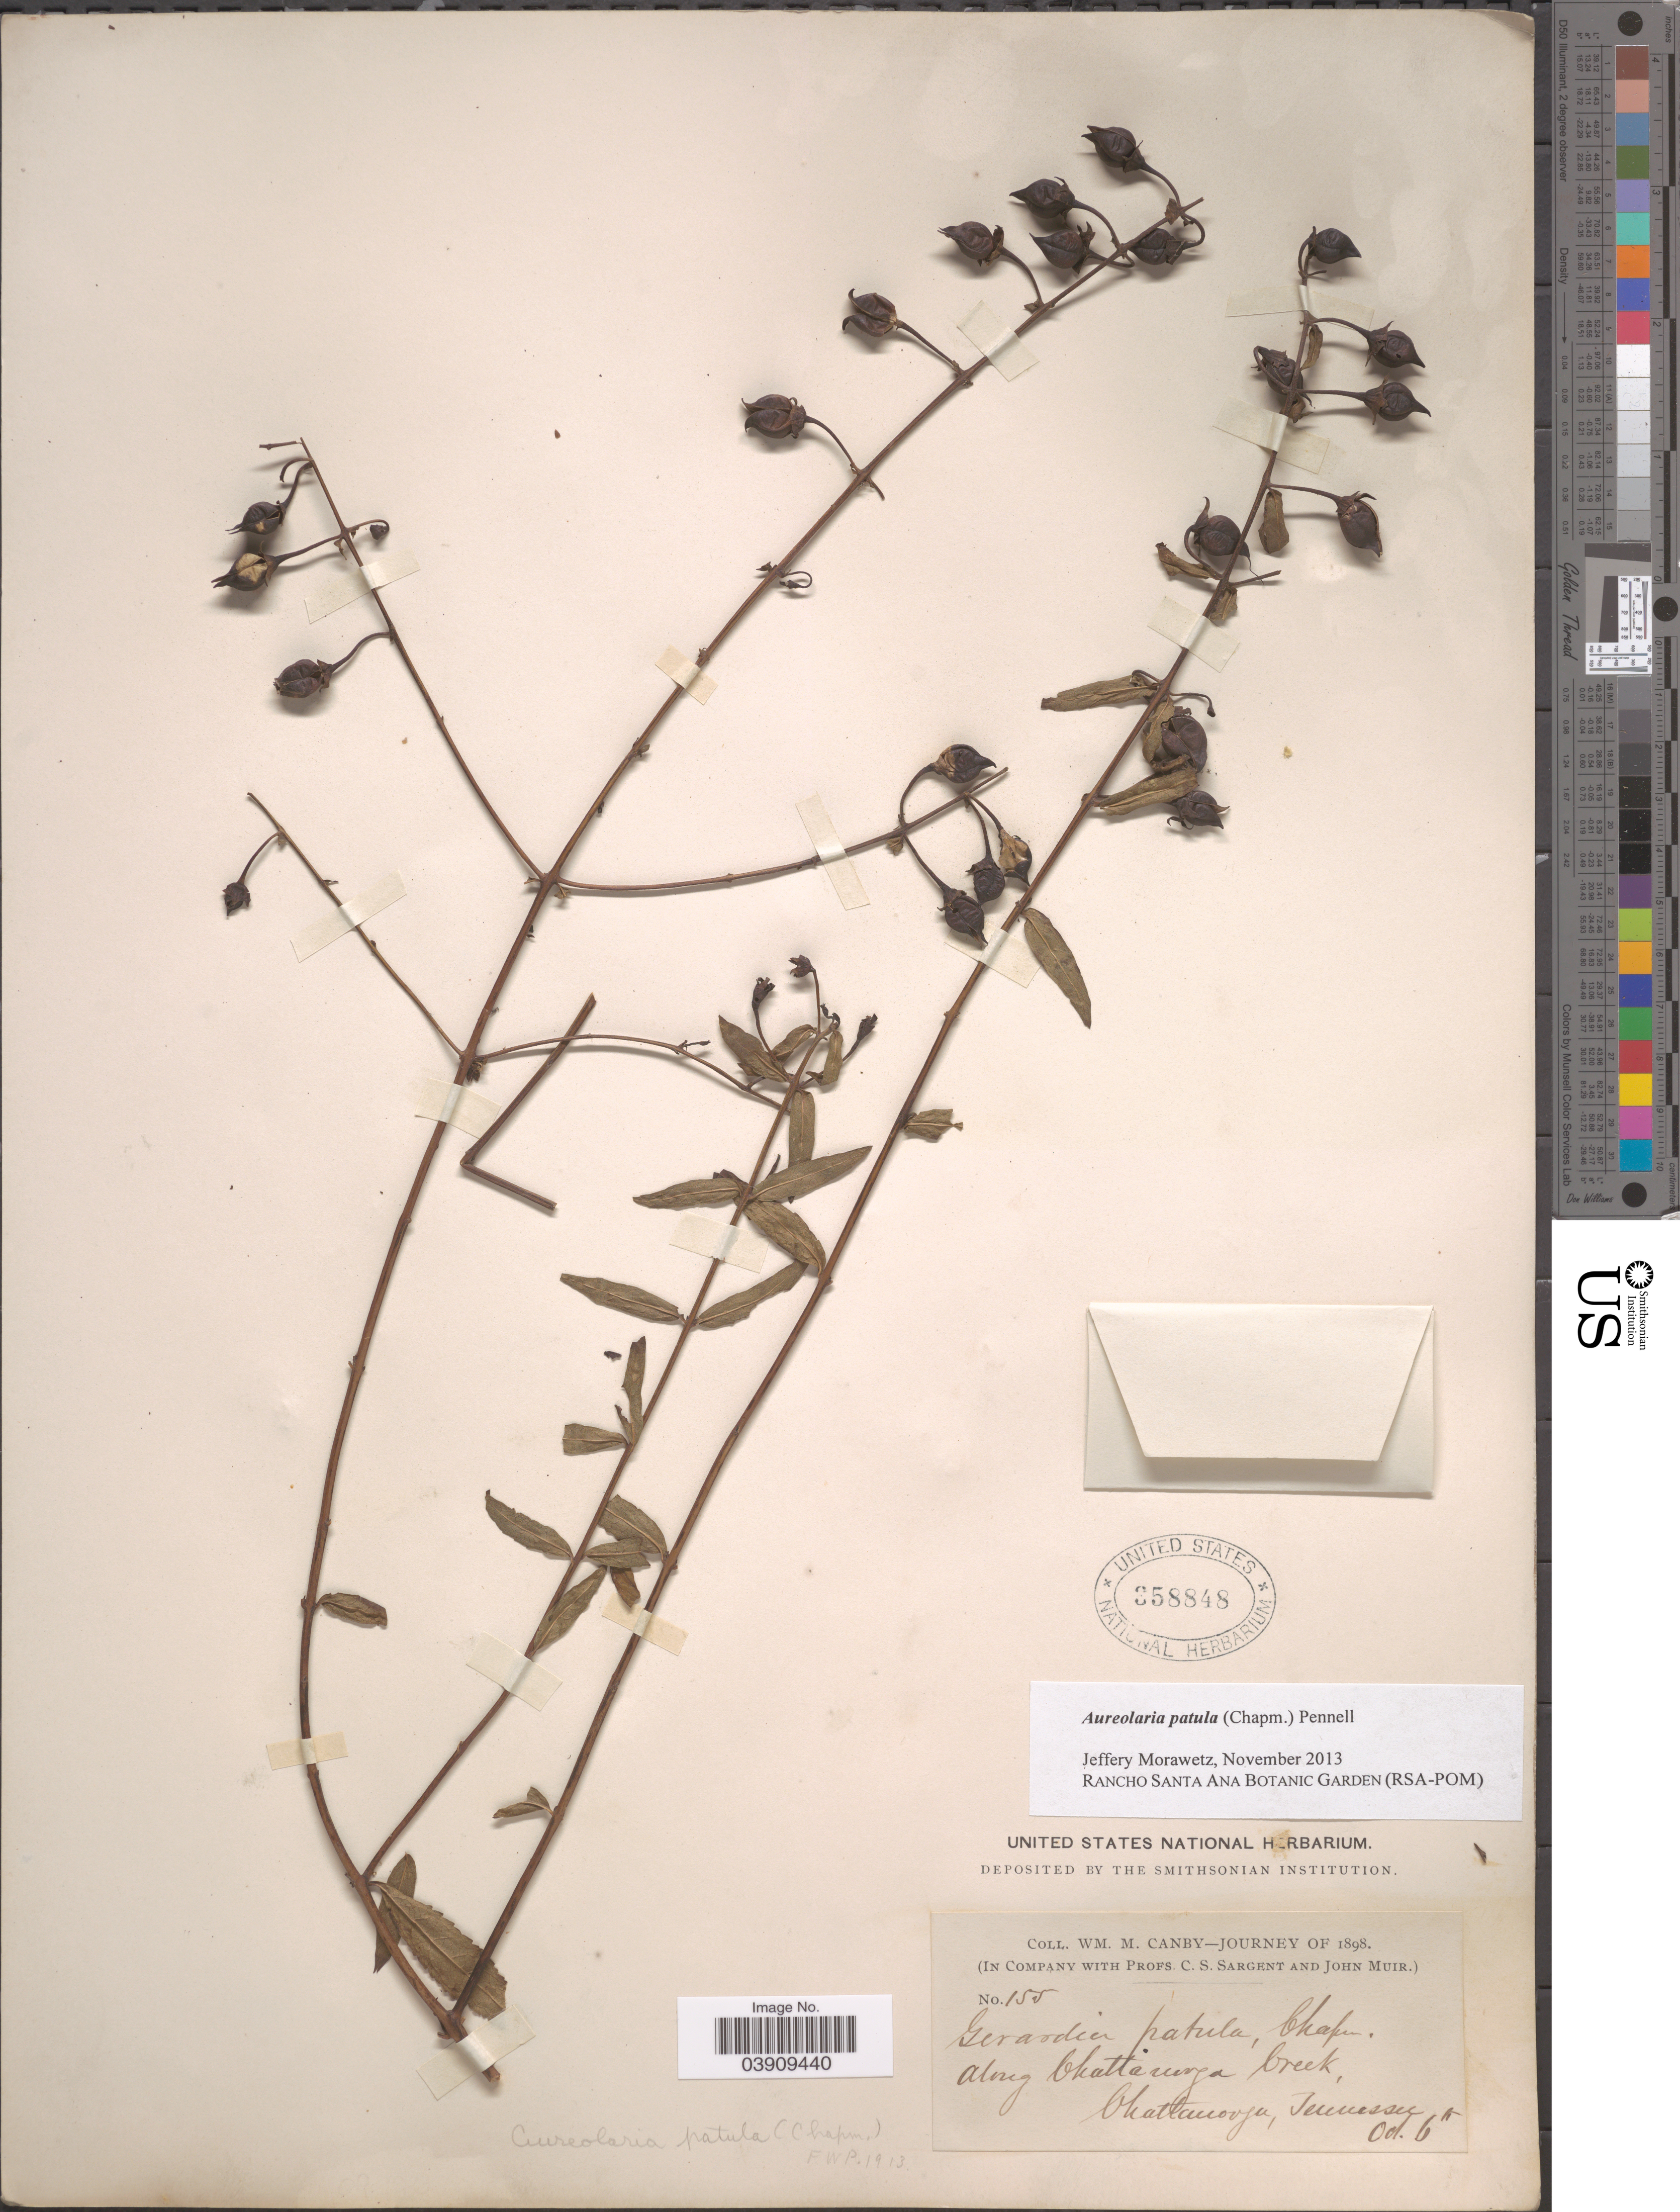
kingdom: Plantae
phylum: Tracheophyta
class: Magnoliopsida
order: Lamiales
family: Orobanchaceae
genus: Aureolaria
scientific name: Aureolaria patula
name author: (Chapm.) Pennell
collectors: W. M. Canby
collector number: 155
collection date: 1898-10-06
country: United States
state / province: Tennessee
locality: Along Chattanooga Creek, Chattanooga.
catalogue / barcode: US 358848